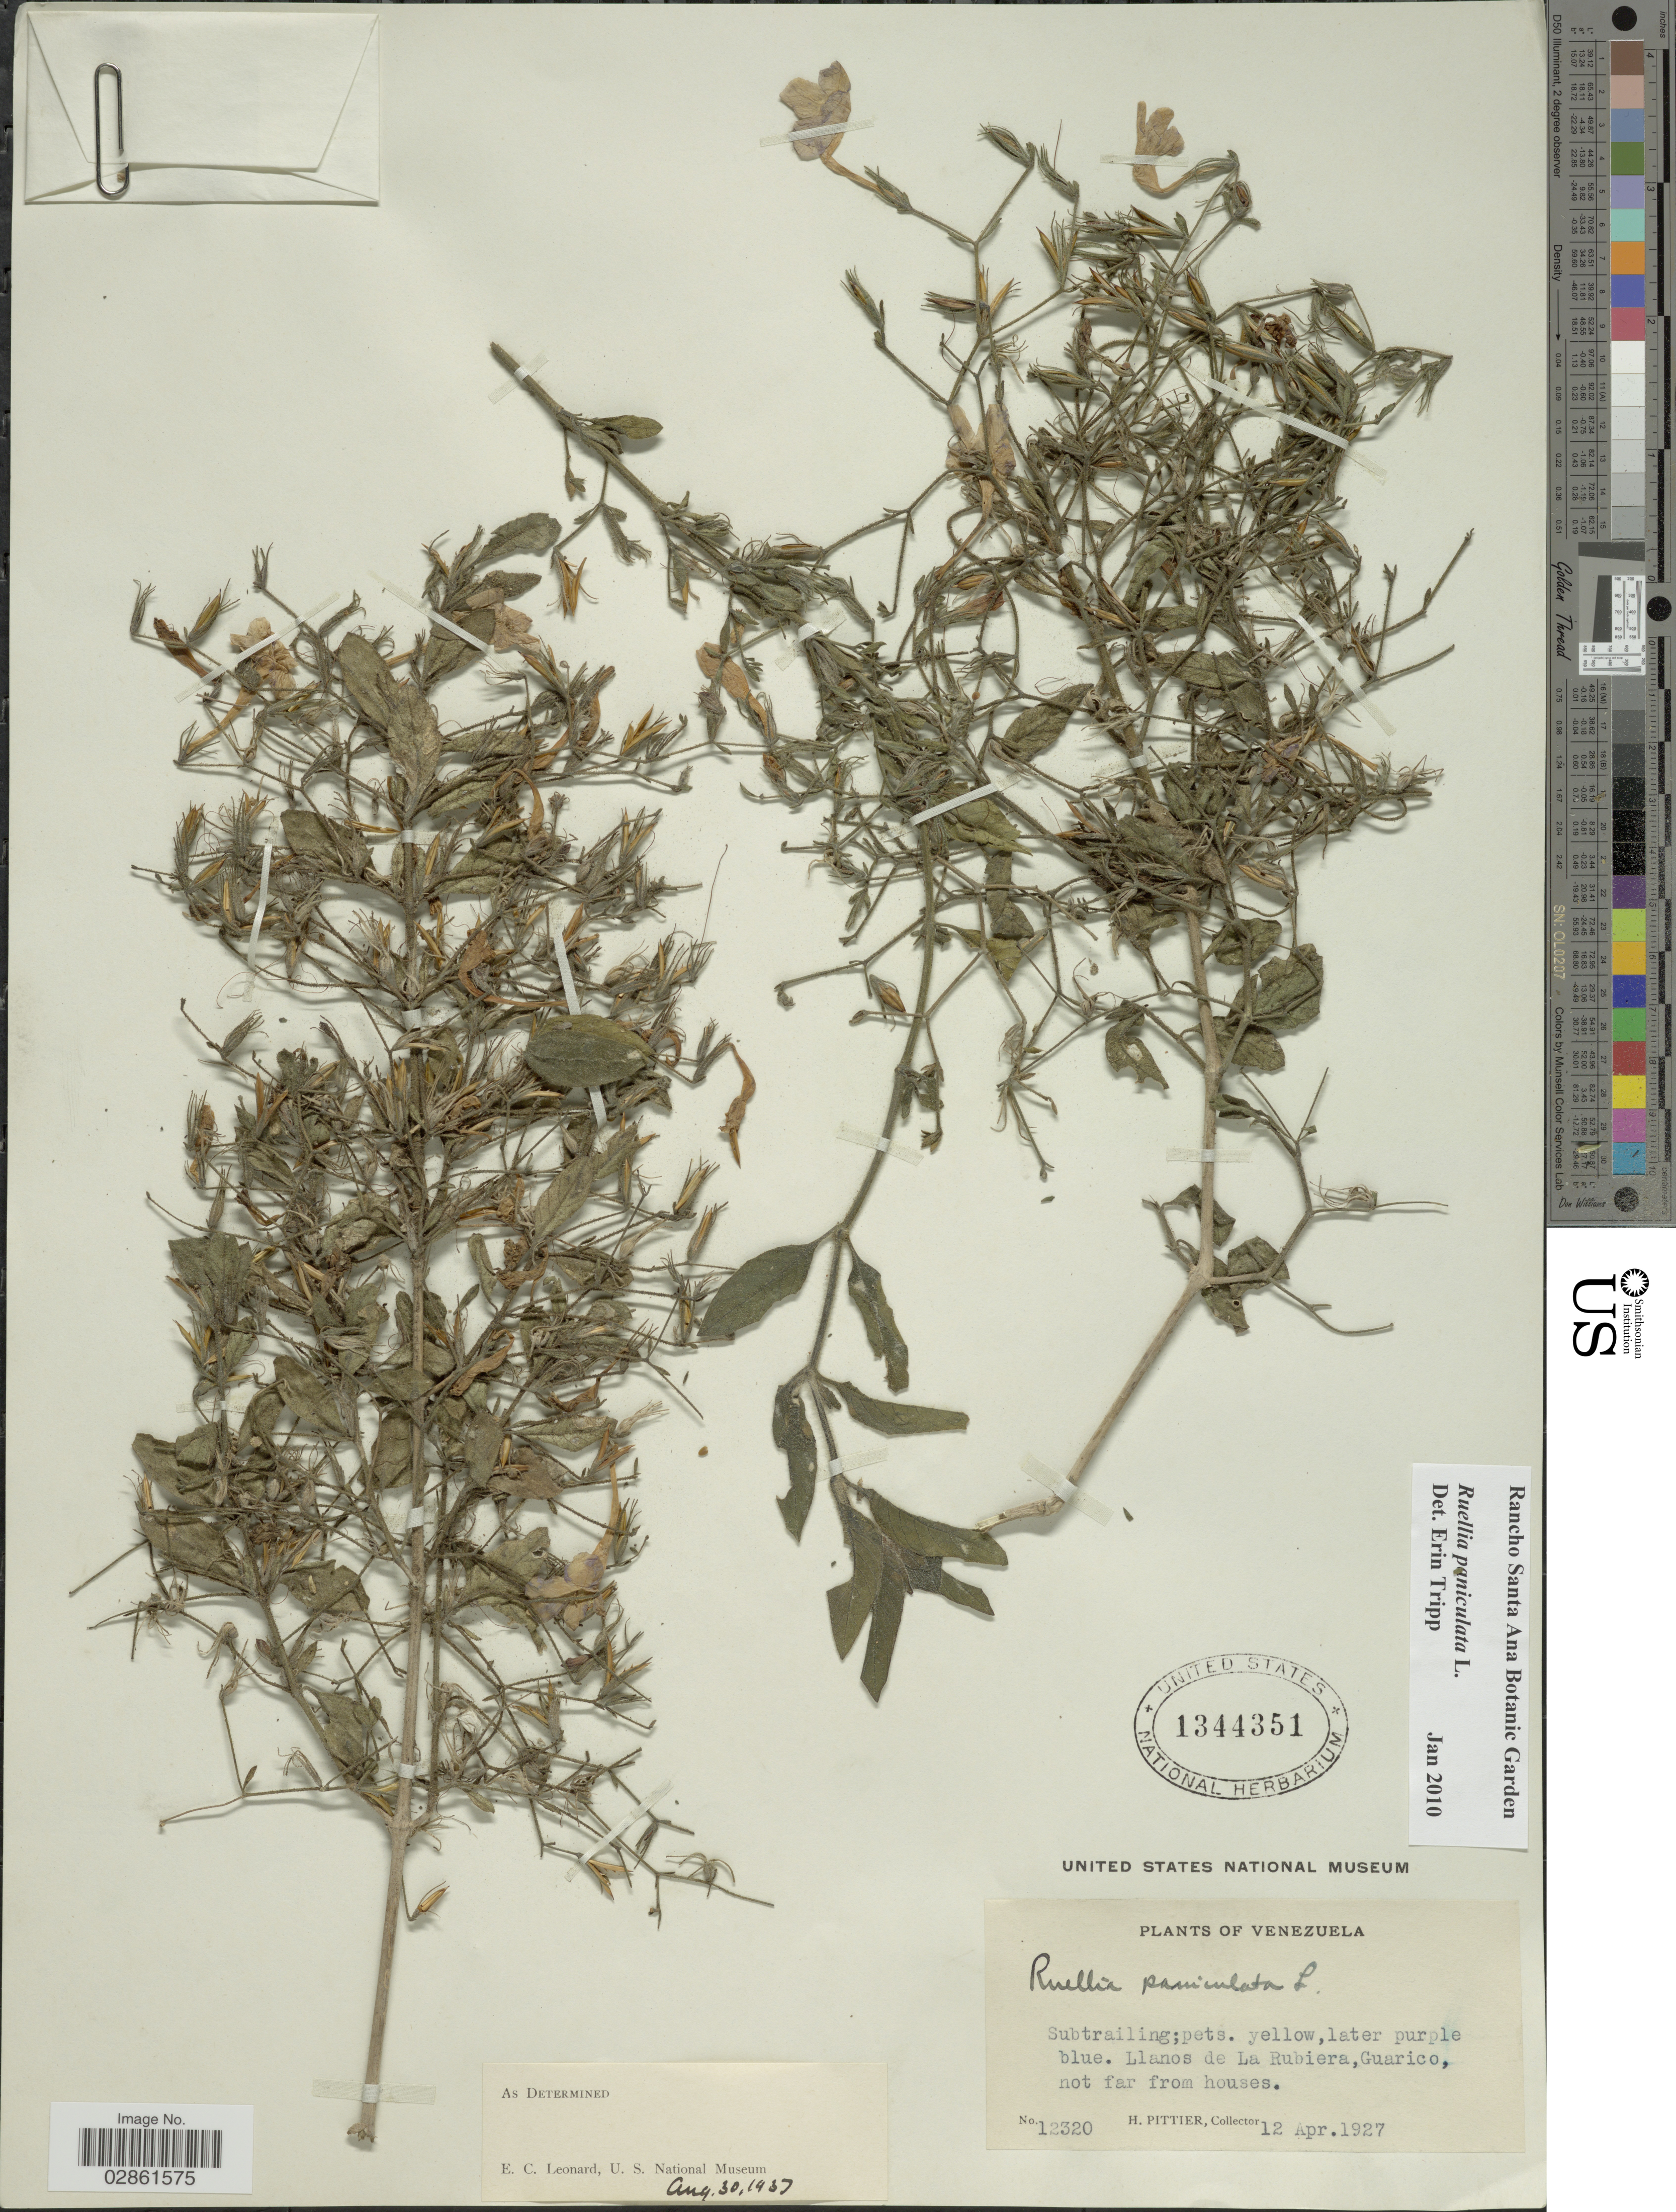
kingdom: Plantae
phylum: Tracheophyta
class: Magnoliopsida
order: Lamiales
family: Acanthaceae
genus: Ruellia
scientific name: Ruellia paniculata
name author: L.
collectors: H. F. Pittier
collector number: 12320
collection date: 1927-04-12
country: Venezuela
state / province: Guárico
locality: Llanos de La Rubiera, Guarico, not far from houses.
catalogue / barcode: US 1344351